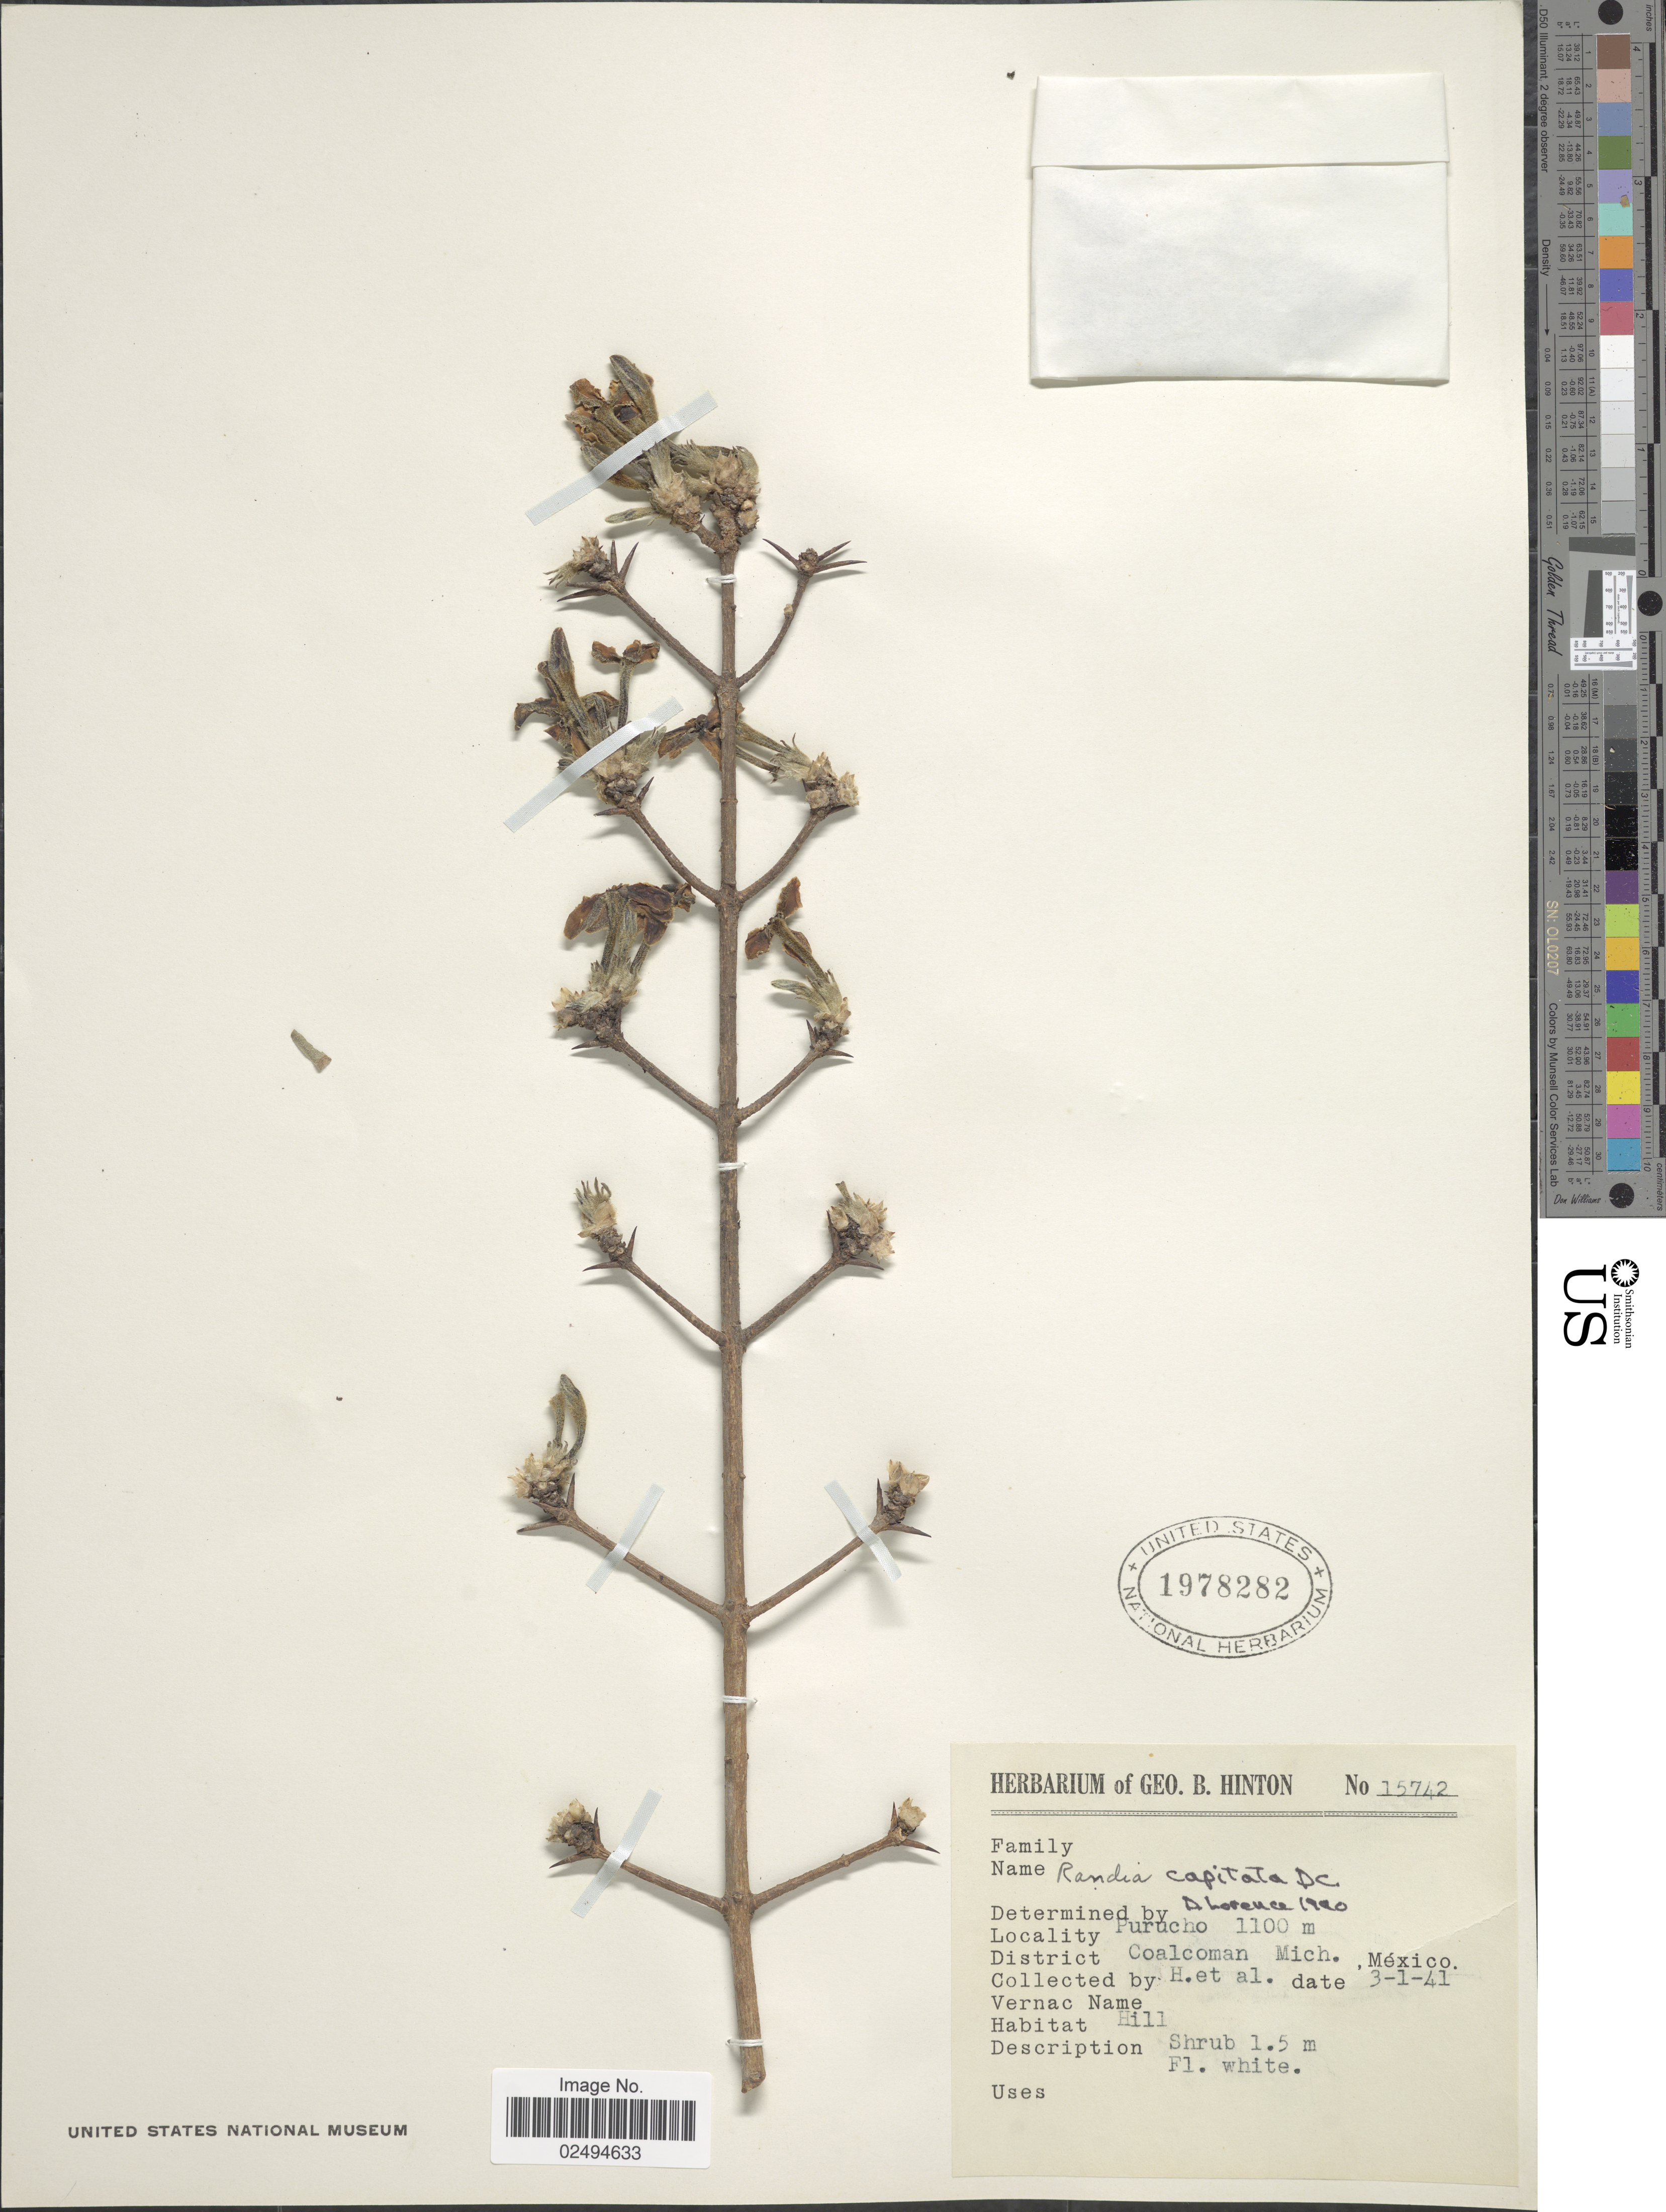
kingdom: Plantae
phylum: Tracheophyta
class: Magnoliopsida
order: Gentianales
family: Rubiaceae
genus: Randia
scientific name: Randia capitata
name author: DC.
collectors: G. B. Hinton & et al.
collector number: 15742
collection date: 1941-03-01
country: Mexico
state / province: Michoacán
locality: Purucho, District Coalman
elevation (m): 1100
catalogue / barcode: US 1978282